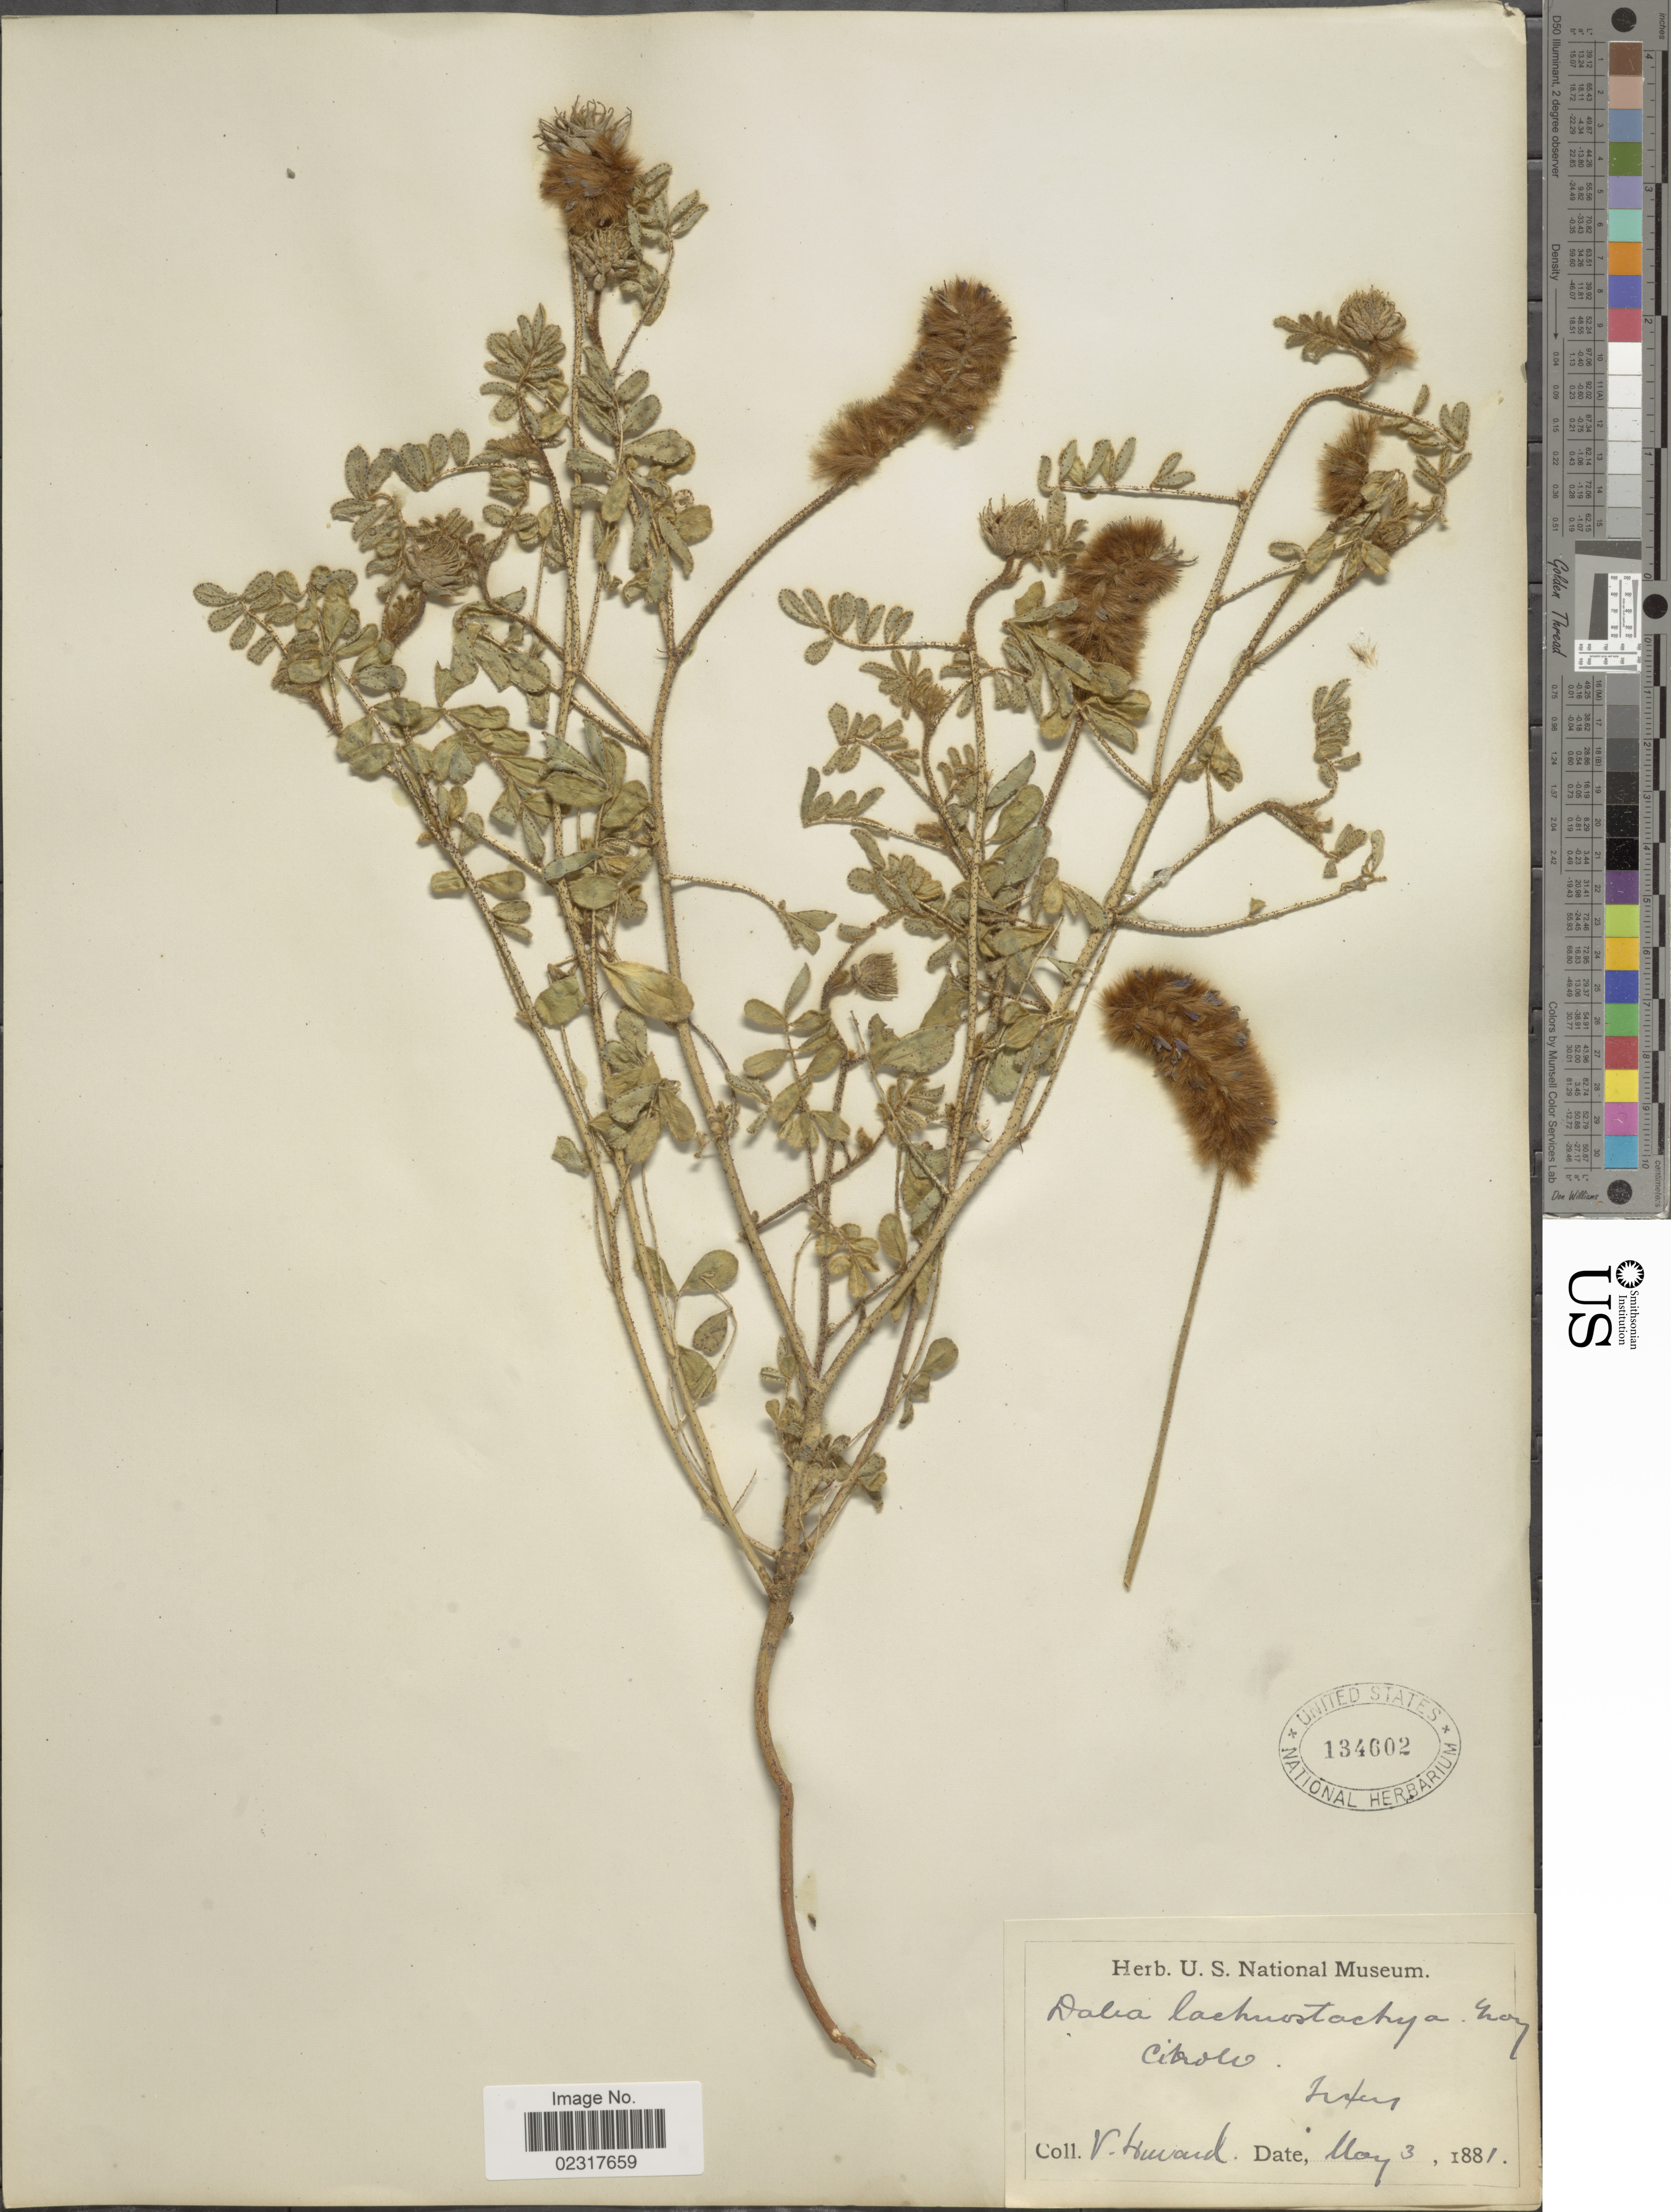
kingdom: Plantae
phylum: Tracheophyta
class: Magnoliopsida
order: Fabales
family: Fabaceae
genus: Dalea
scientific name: Dalea lachnostachys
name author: A. Gray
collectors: V. Havard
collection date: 1881-05-03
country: United States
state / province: Texas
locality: Cibolo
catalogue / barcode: US 134602